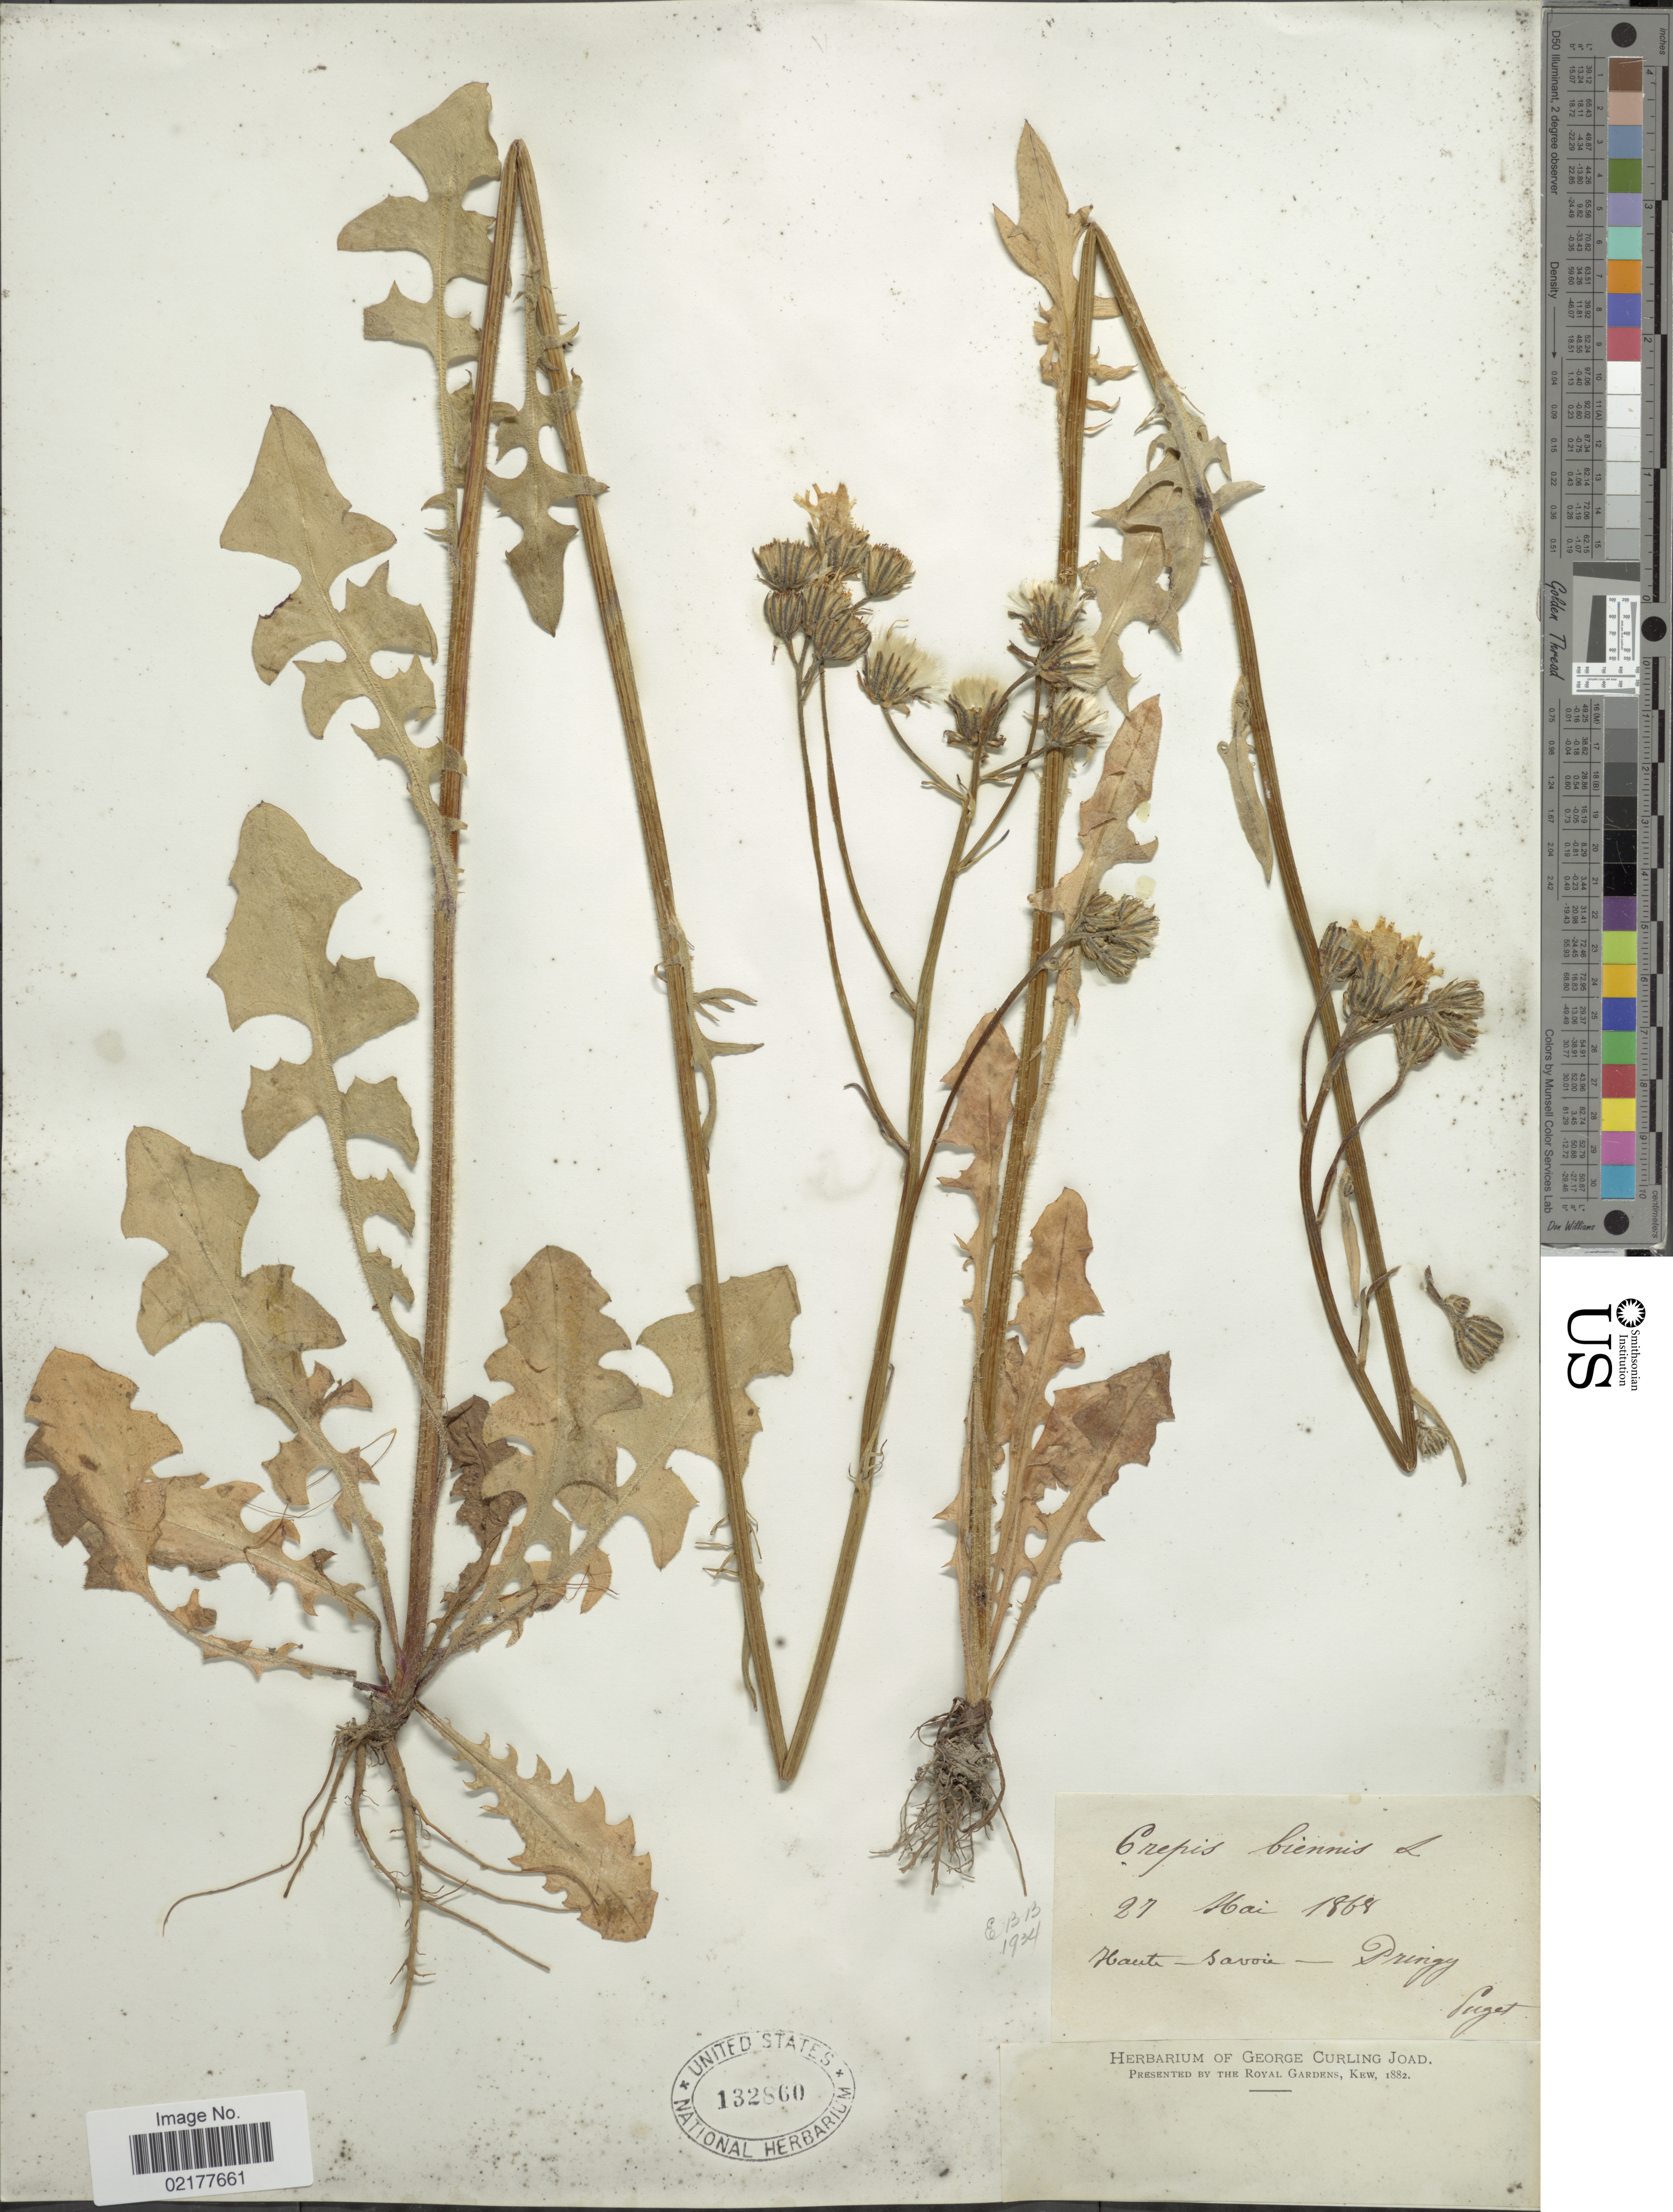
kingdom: Plantae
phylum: Tracheophyta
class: Magnoliopsida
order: Asterales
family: Asteraceae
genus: Crepis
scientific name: Crepis biennis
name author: L.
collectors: -. Puget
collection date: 1868-05-27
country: France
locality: Haute-Savoie- Pringy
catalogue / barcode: US 132860